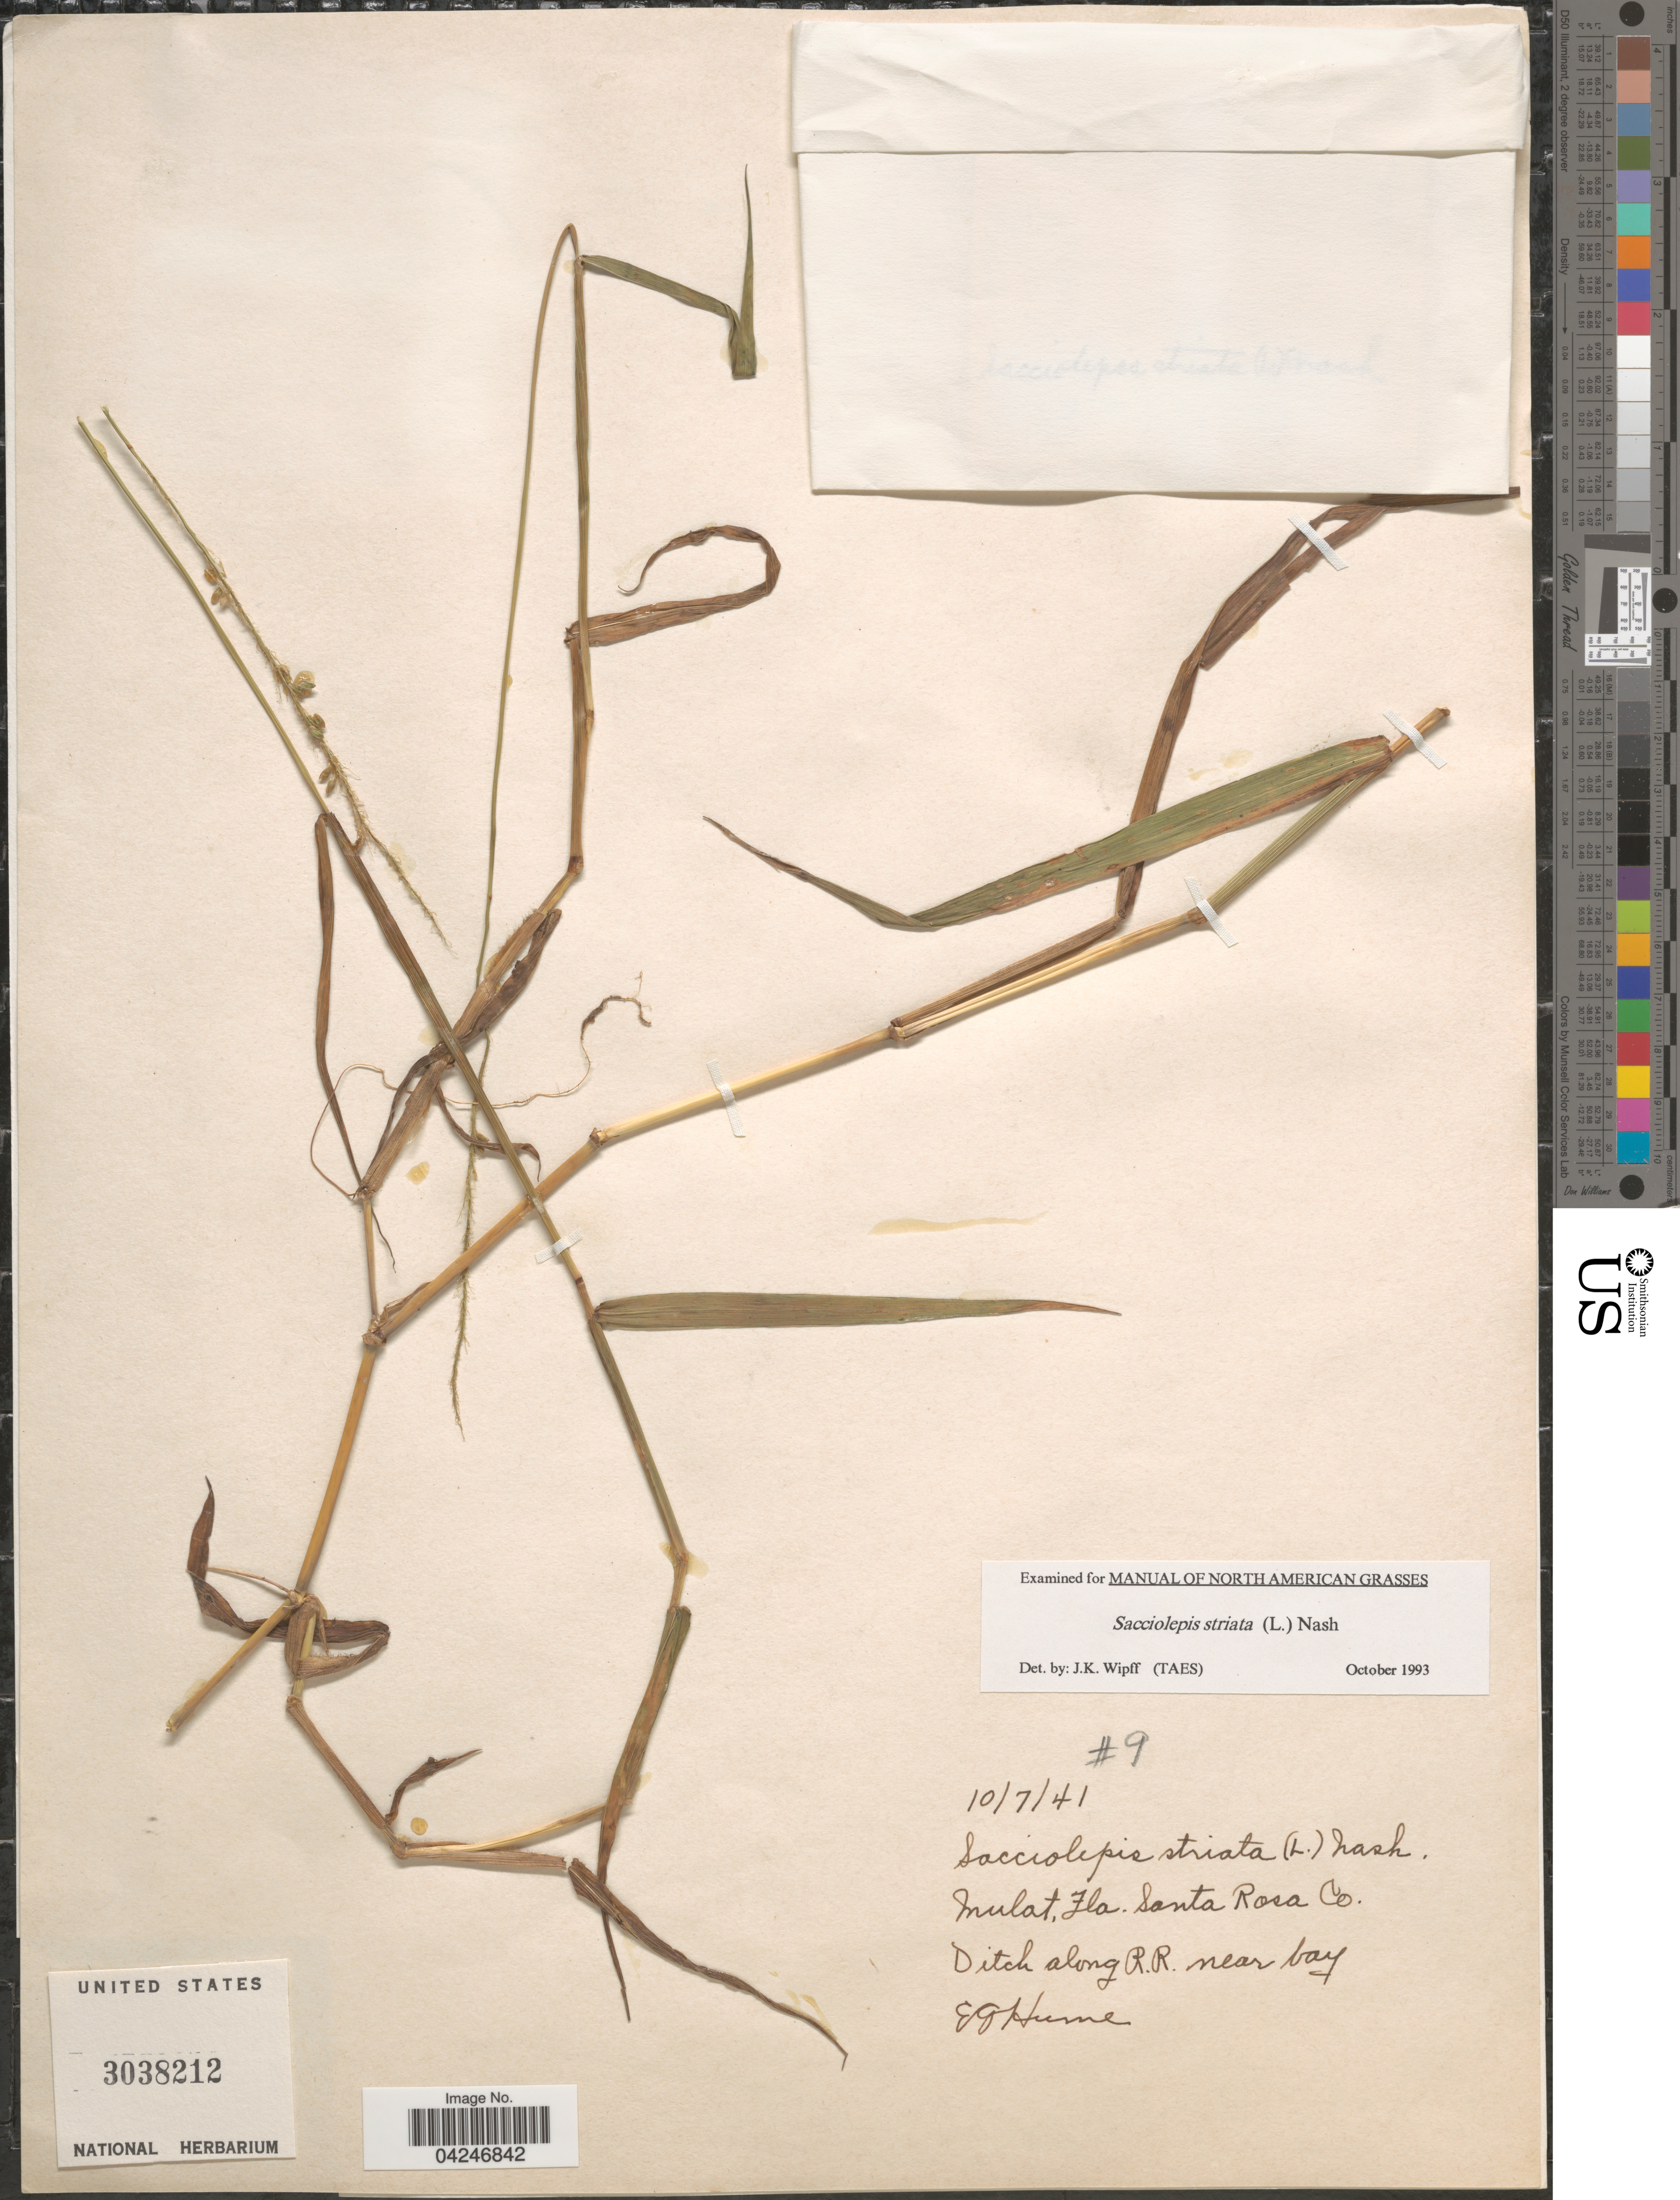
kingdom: Plantae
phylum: Tracheophyta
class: Liliopsida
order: Poales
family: Poaceae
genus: Sacciolepis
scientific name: Sacciolepis striata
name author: (L.) Nash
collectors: E. Hume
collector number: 9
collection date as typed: Transcribed d/m/y: 7/10/41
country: United States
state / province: Florida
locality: Mulat. Santa Rosa Co. Ditch along R.R. near bay.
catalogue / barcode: US 3038212